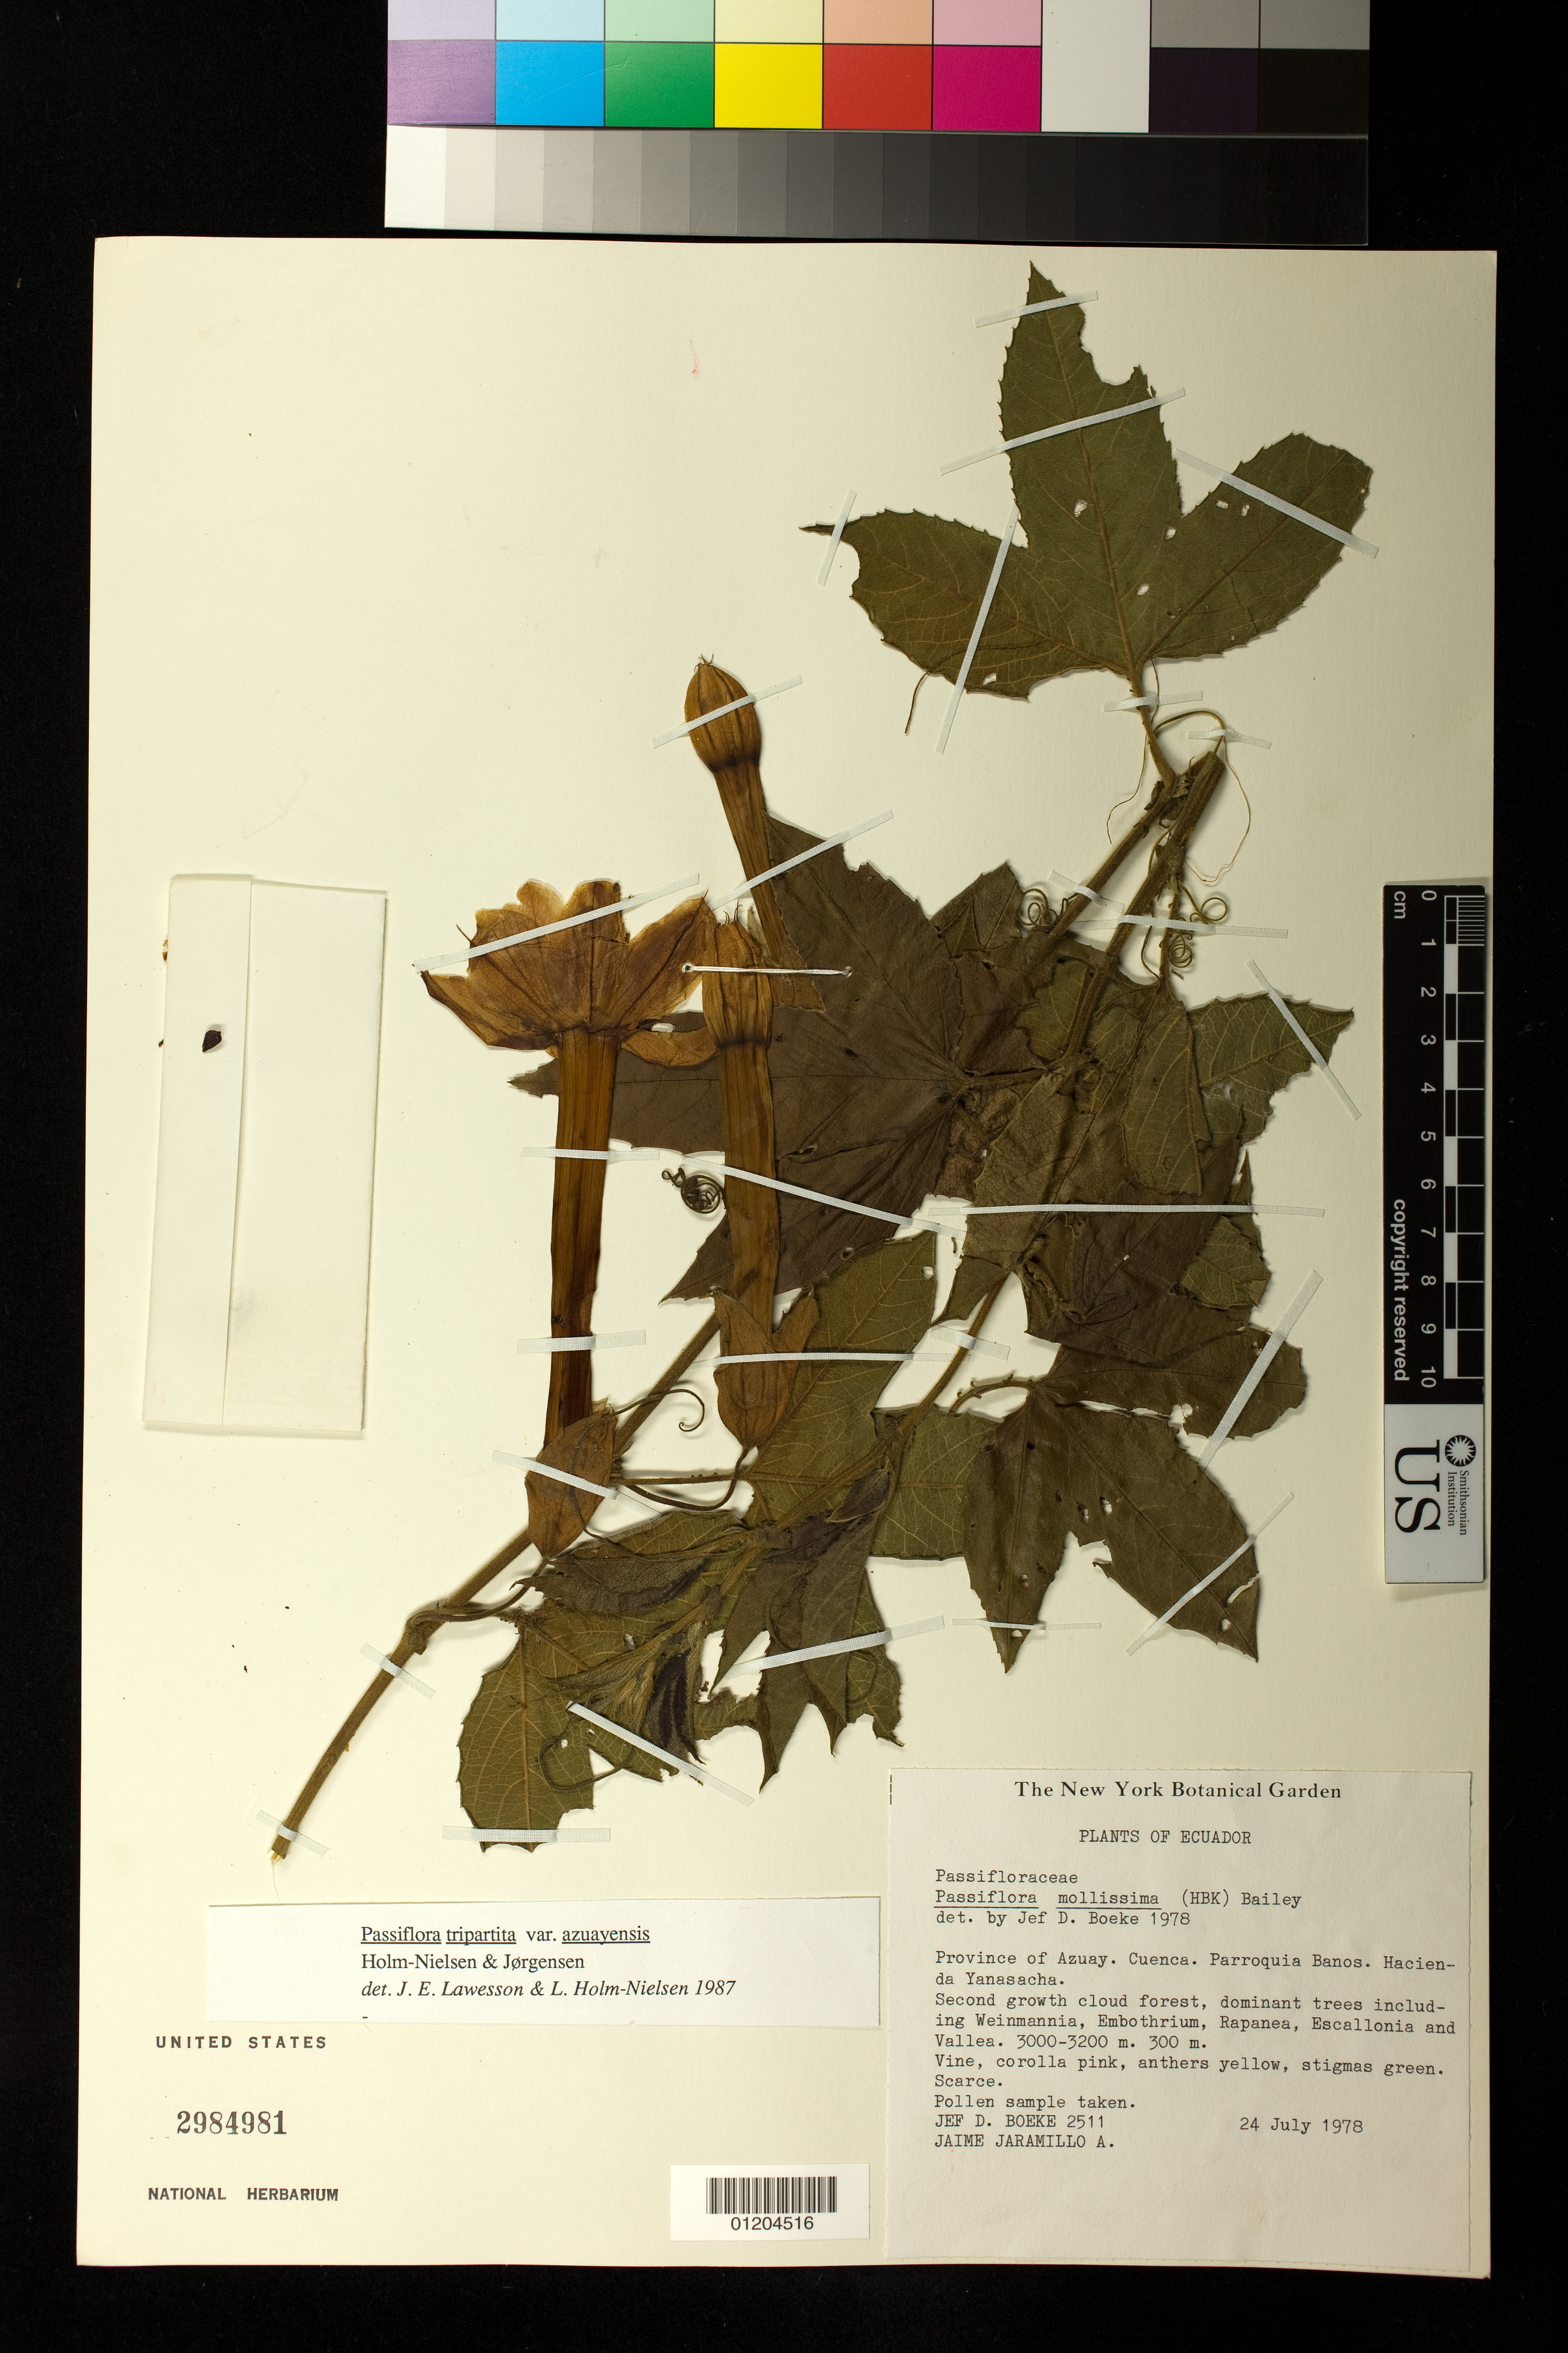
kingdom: Plantae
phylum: Tracheophyta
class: Magnoliopsida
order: Malpighiales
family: Passifloraceae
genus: Passiflora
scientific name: Passiflora tripartita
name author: (Juss.) Poir.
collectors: J. D. Boeke & J. L. Jaramillo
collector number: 2511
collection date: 1978-07-24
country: Ecuador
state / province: Azuay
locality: Cuenca. Parroquia Banos. Hacienda Yanasacha.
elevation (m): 3000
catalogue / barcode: US 2984981